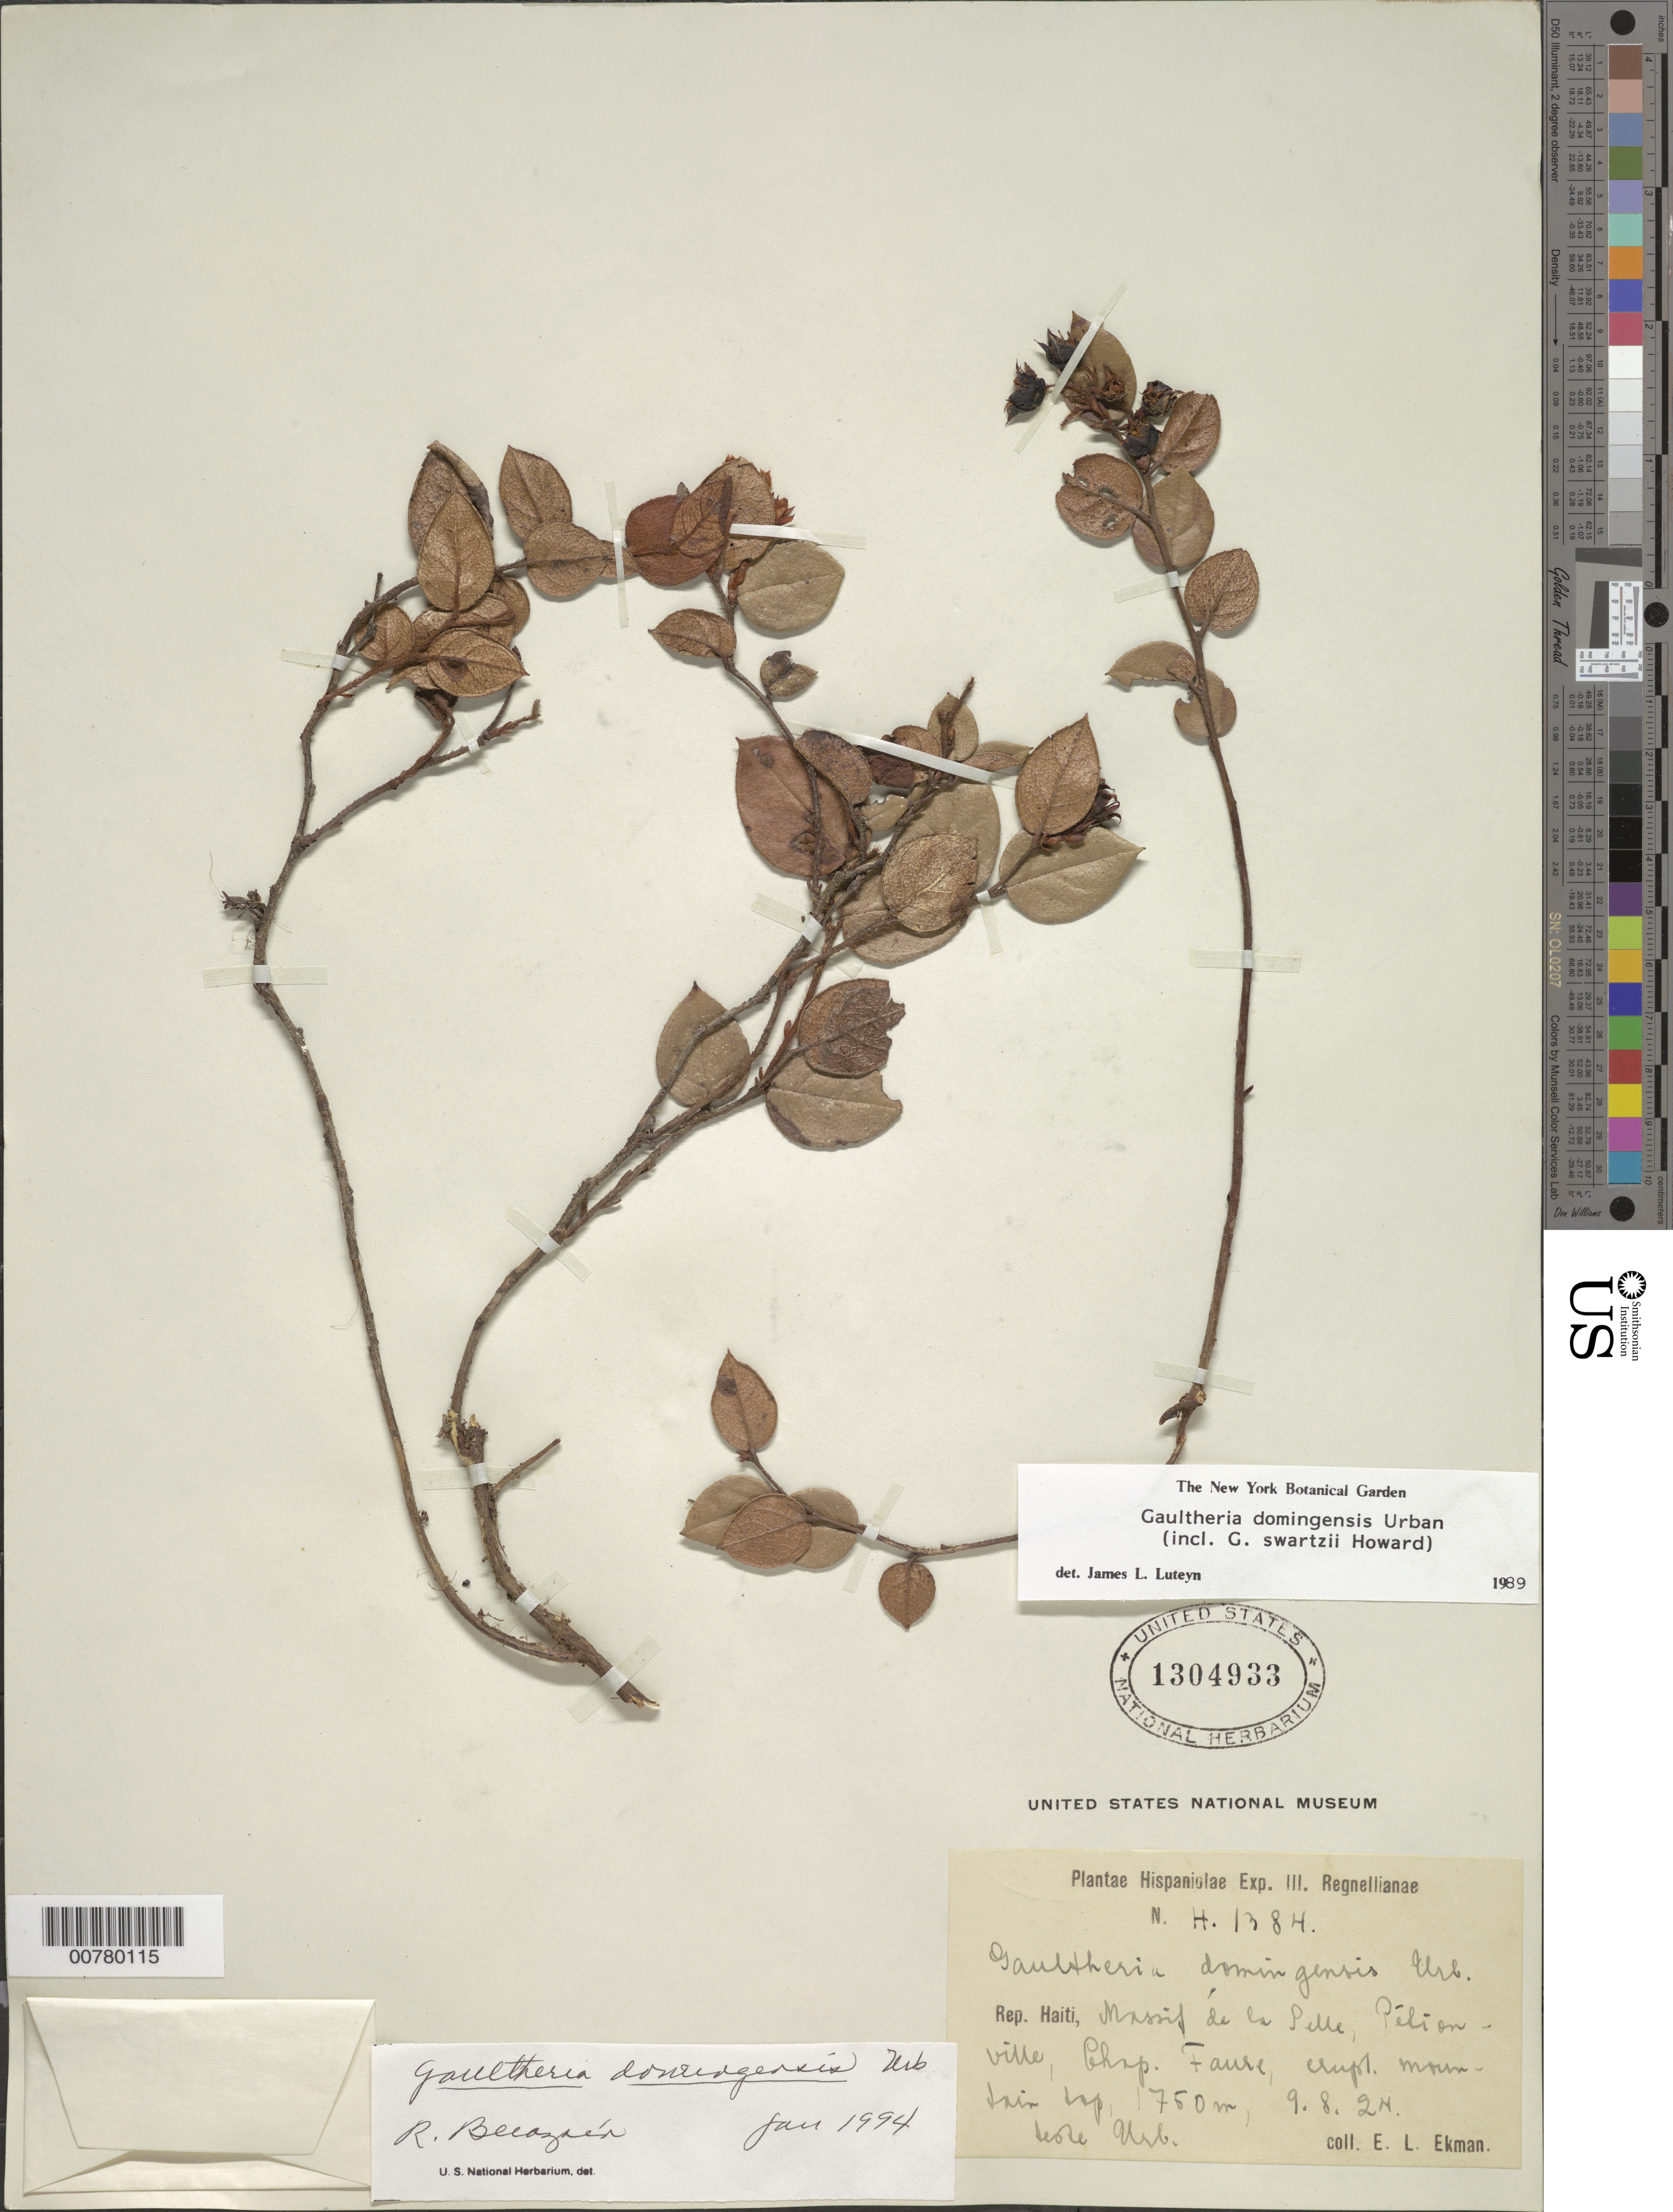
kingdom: Plantae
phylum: Tracheophyta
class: Magnoliopsida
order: Ericales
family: Ericaceae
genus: Gaultheria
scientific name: Gaultheria domingensis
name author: Urb.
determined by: Berozain, R.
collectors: E. L. Ekman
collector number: H 1384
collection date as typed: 09 Aug 1924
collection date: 1924-08-09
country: Haiti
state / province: Ouest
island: Hispaniola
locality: Massif de la Selle, Pétionville, Chap. Faure.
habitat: Crupt. mountain top.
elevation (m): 1750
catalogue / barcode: US 1304933